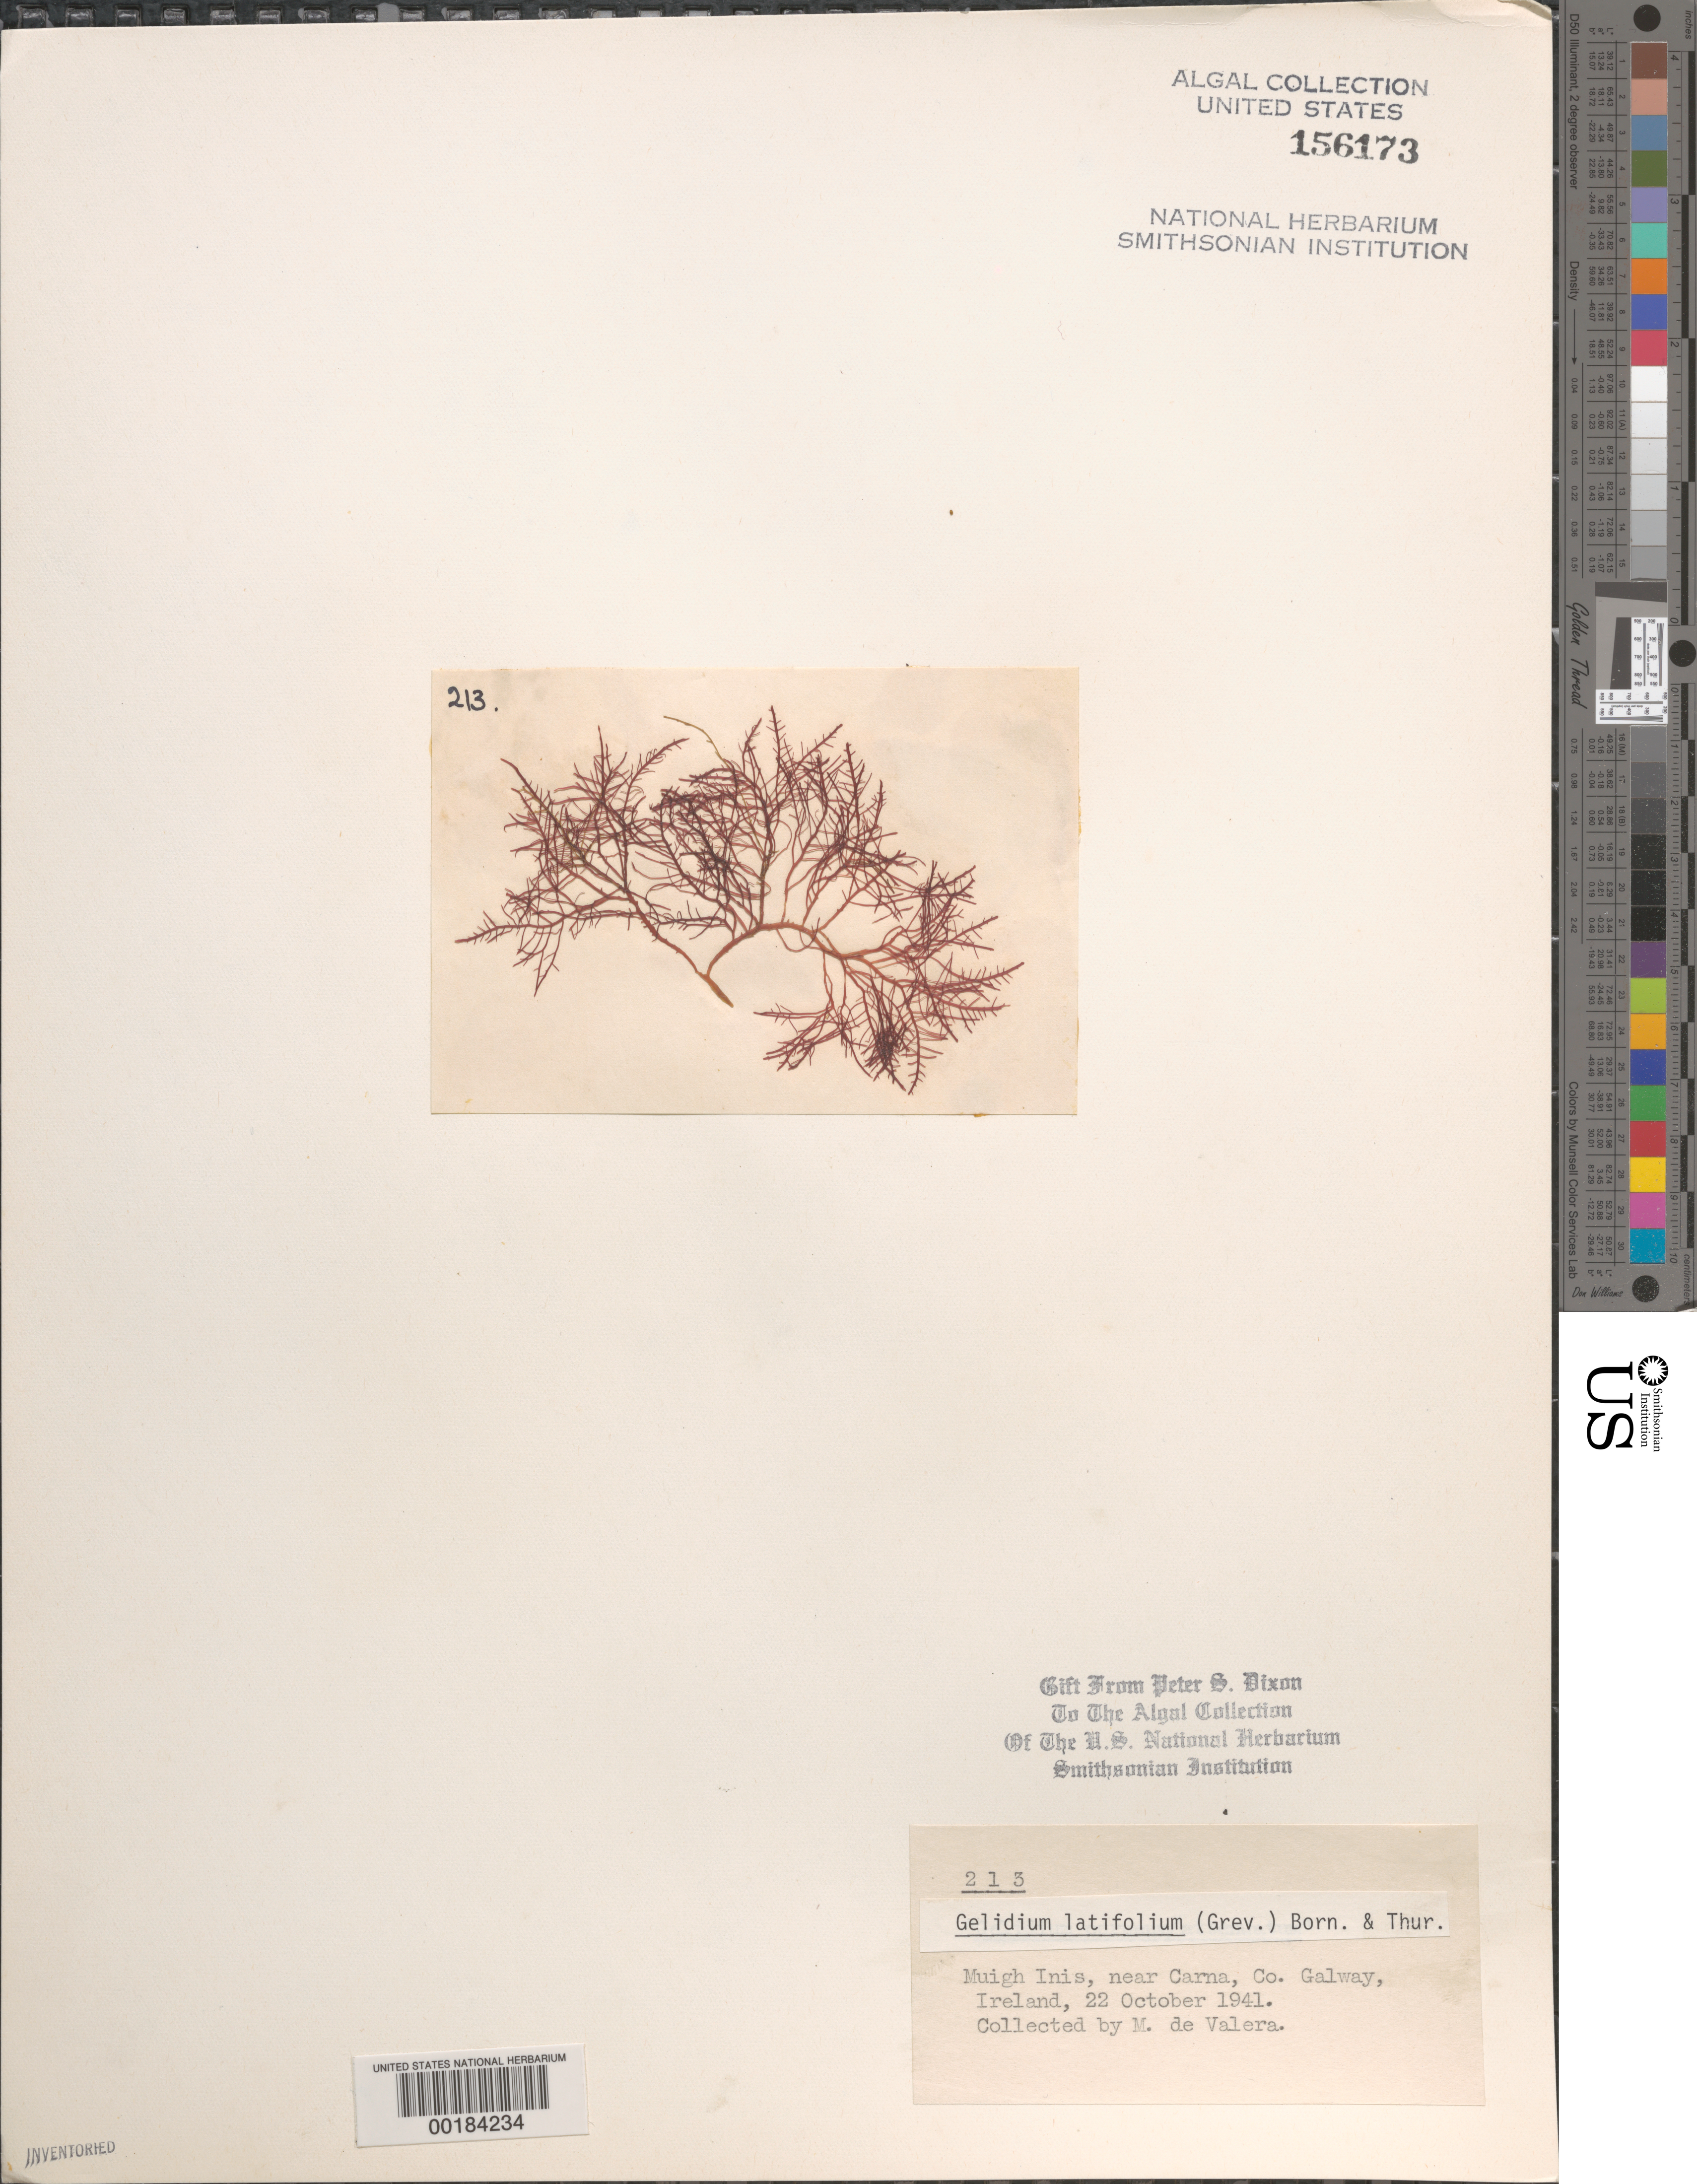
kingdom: Plantae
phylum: Rhodophyta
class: Florideophyceae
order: Gelidiales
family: Gelidiaceae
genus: Gelidium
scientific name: Gelidium spinosum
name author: (S.G. Gmel.) P.C. Silva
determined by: Algae name updating Project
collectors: M. De Valera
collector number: PSD 213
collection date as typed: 22 Oct 1941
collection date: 1941-10-22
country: Ireland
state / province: Connaught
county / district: Galway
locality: Muigh Inis, near Carna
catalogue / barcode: US 156173